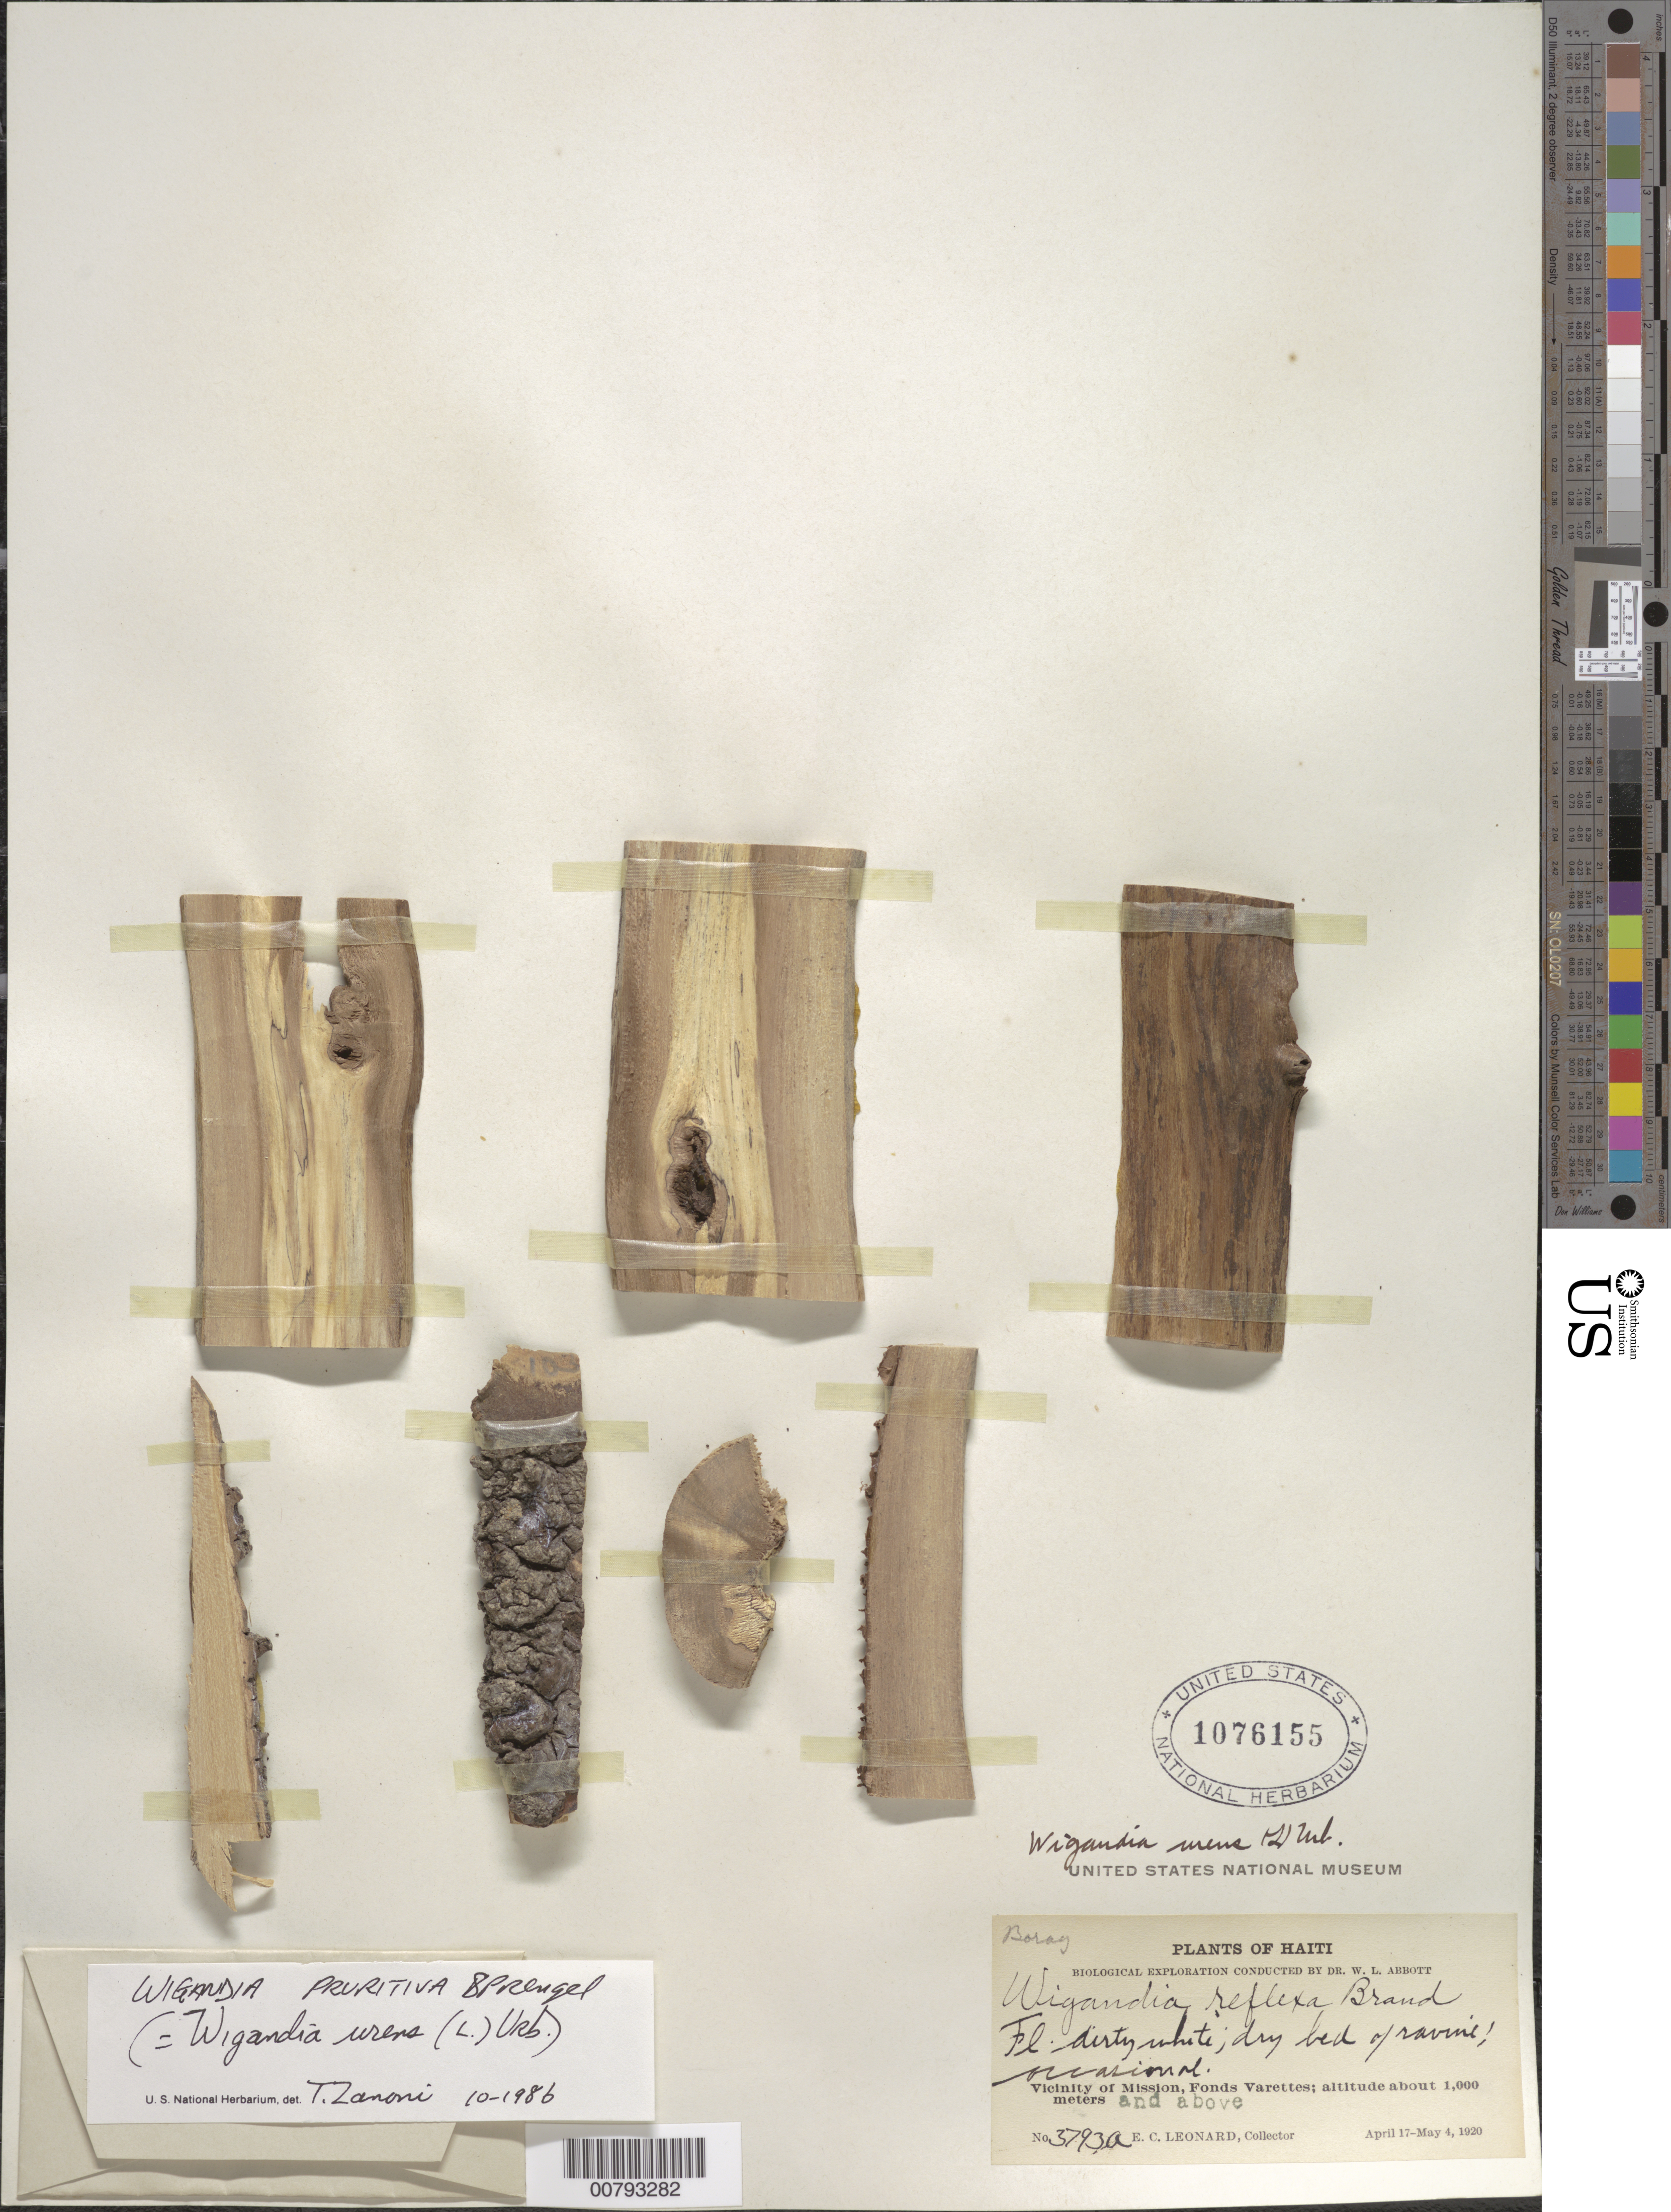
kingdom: Plantae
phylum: Tracheophyta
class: Magnoliopsida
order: Boraginales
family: Namaceae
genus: Wigandia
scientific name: Wigandia pruritiva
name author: Spreng.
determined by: Zanoni, T. A., (NY), New York Botanical Garden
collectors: E. C. Leonard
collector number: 3793a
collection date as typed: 17 Apr 1920 04 May 1920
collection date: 1920-04-17/1920-05-04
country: Haiti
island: Hispaniola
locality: Fonds Varettes, vicinity of Mission.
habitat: Dry ravine bed.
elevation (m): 1000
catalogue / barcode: US 1076155